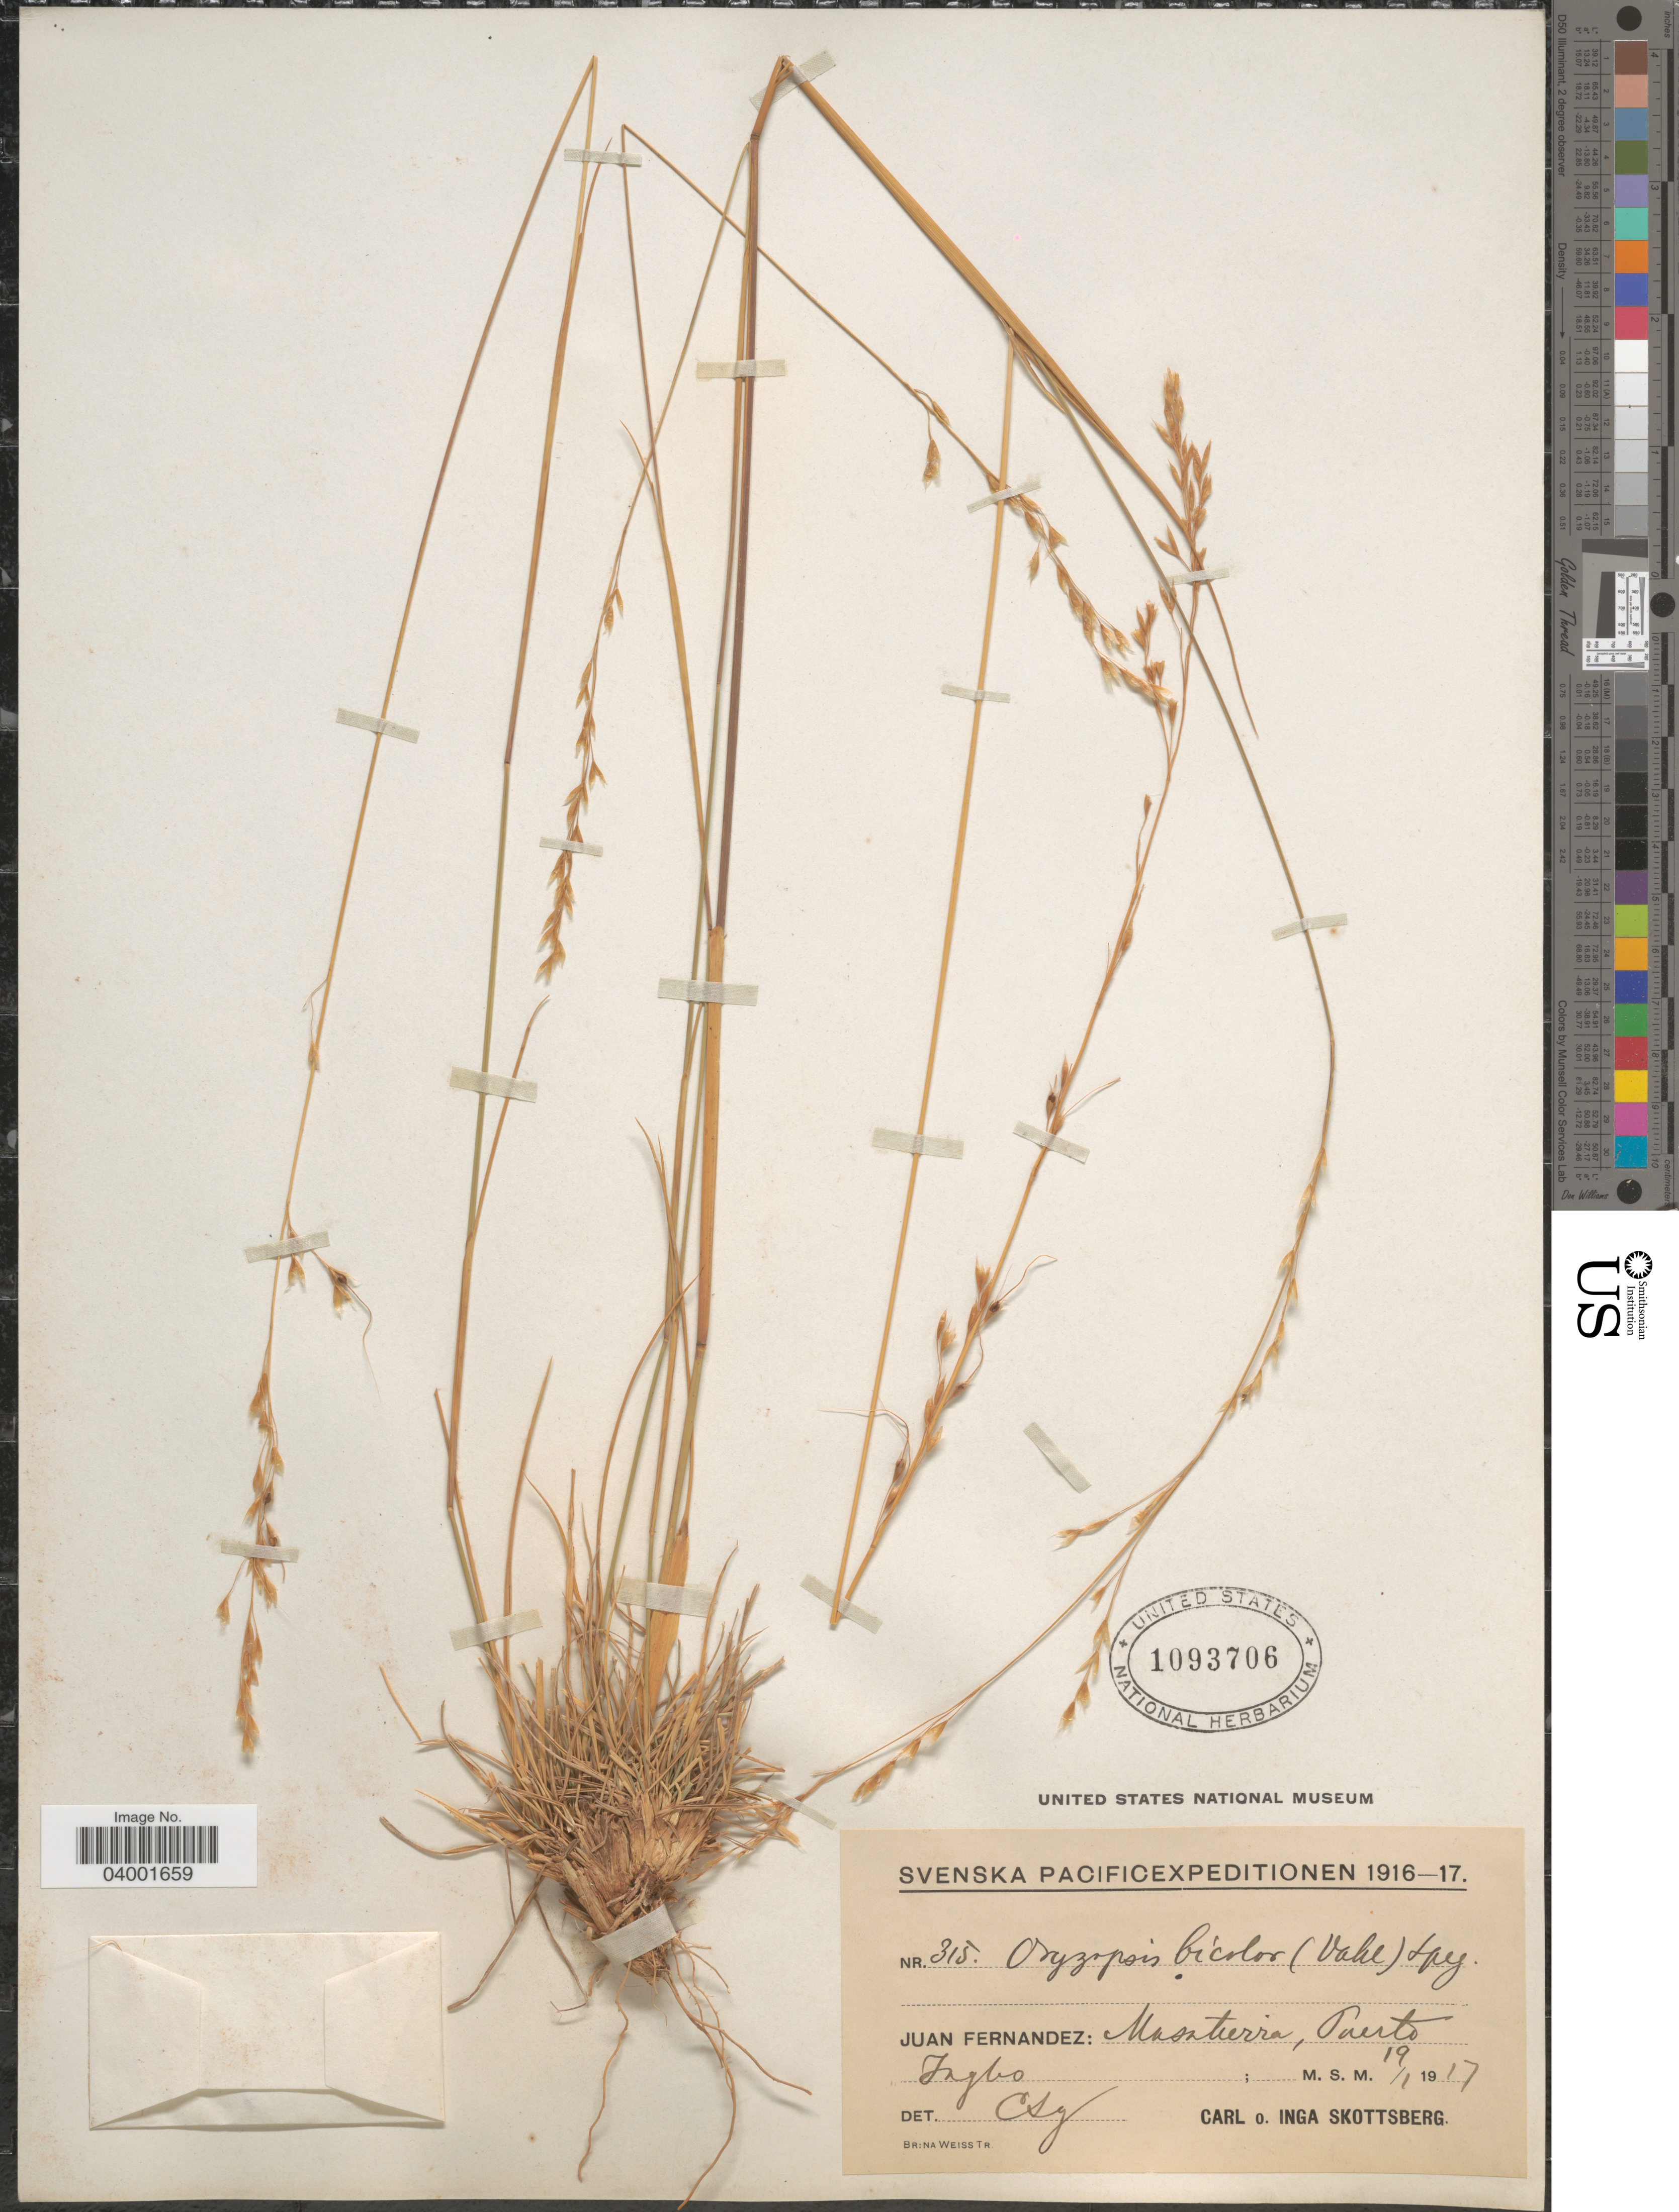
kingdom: Plantae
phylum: Tracheophyta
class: Liliopsida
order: Poales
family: Poaceae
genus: Piptochaetium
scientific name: Piptochaetium bicolor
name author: (Vahl) É. Desv.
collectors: C. Skottsberg & I. Skottsberg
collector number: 315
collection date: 1917-01-19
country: Chile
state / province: Valparaíso (V)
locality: Juan Fernandez: Masatierra, Puerto Ingles.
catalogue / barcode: US 1093706